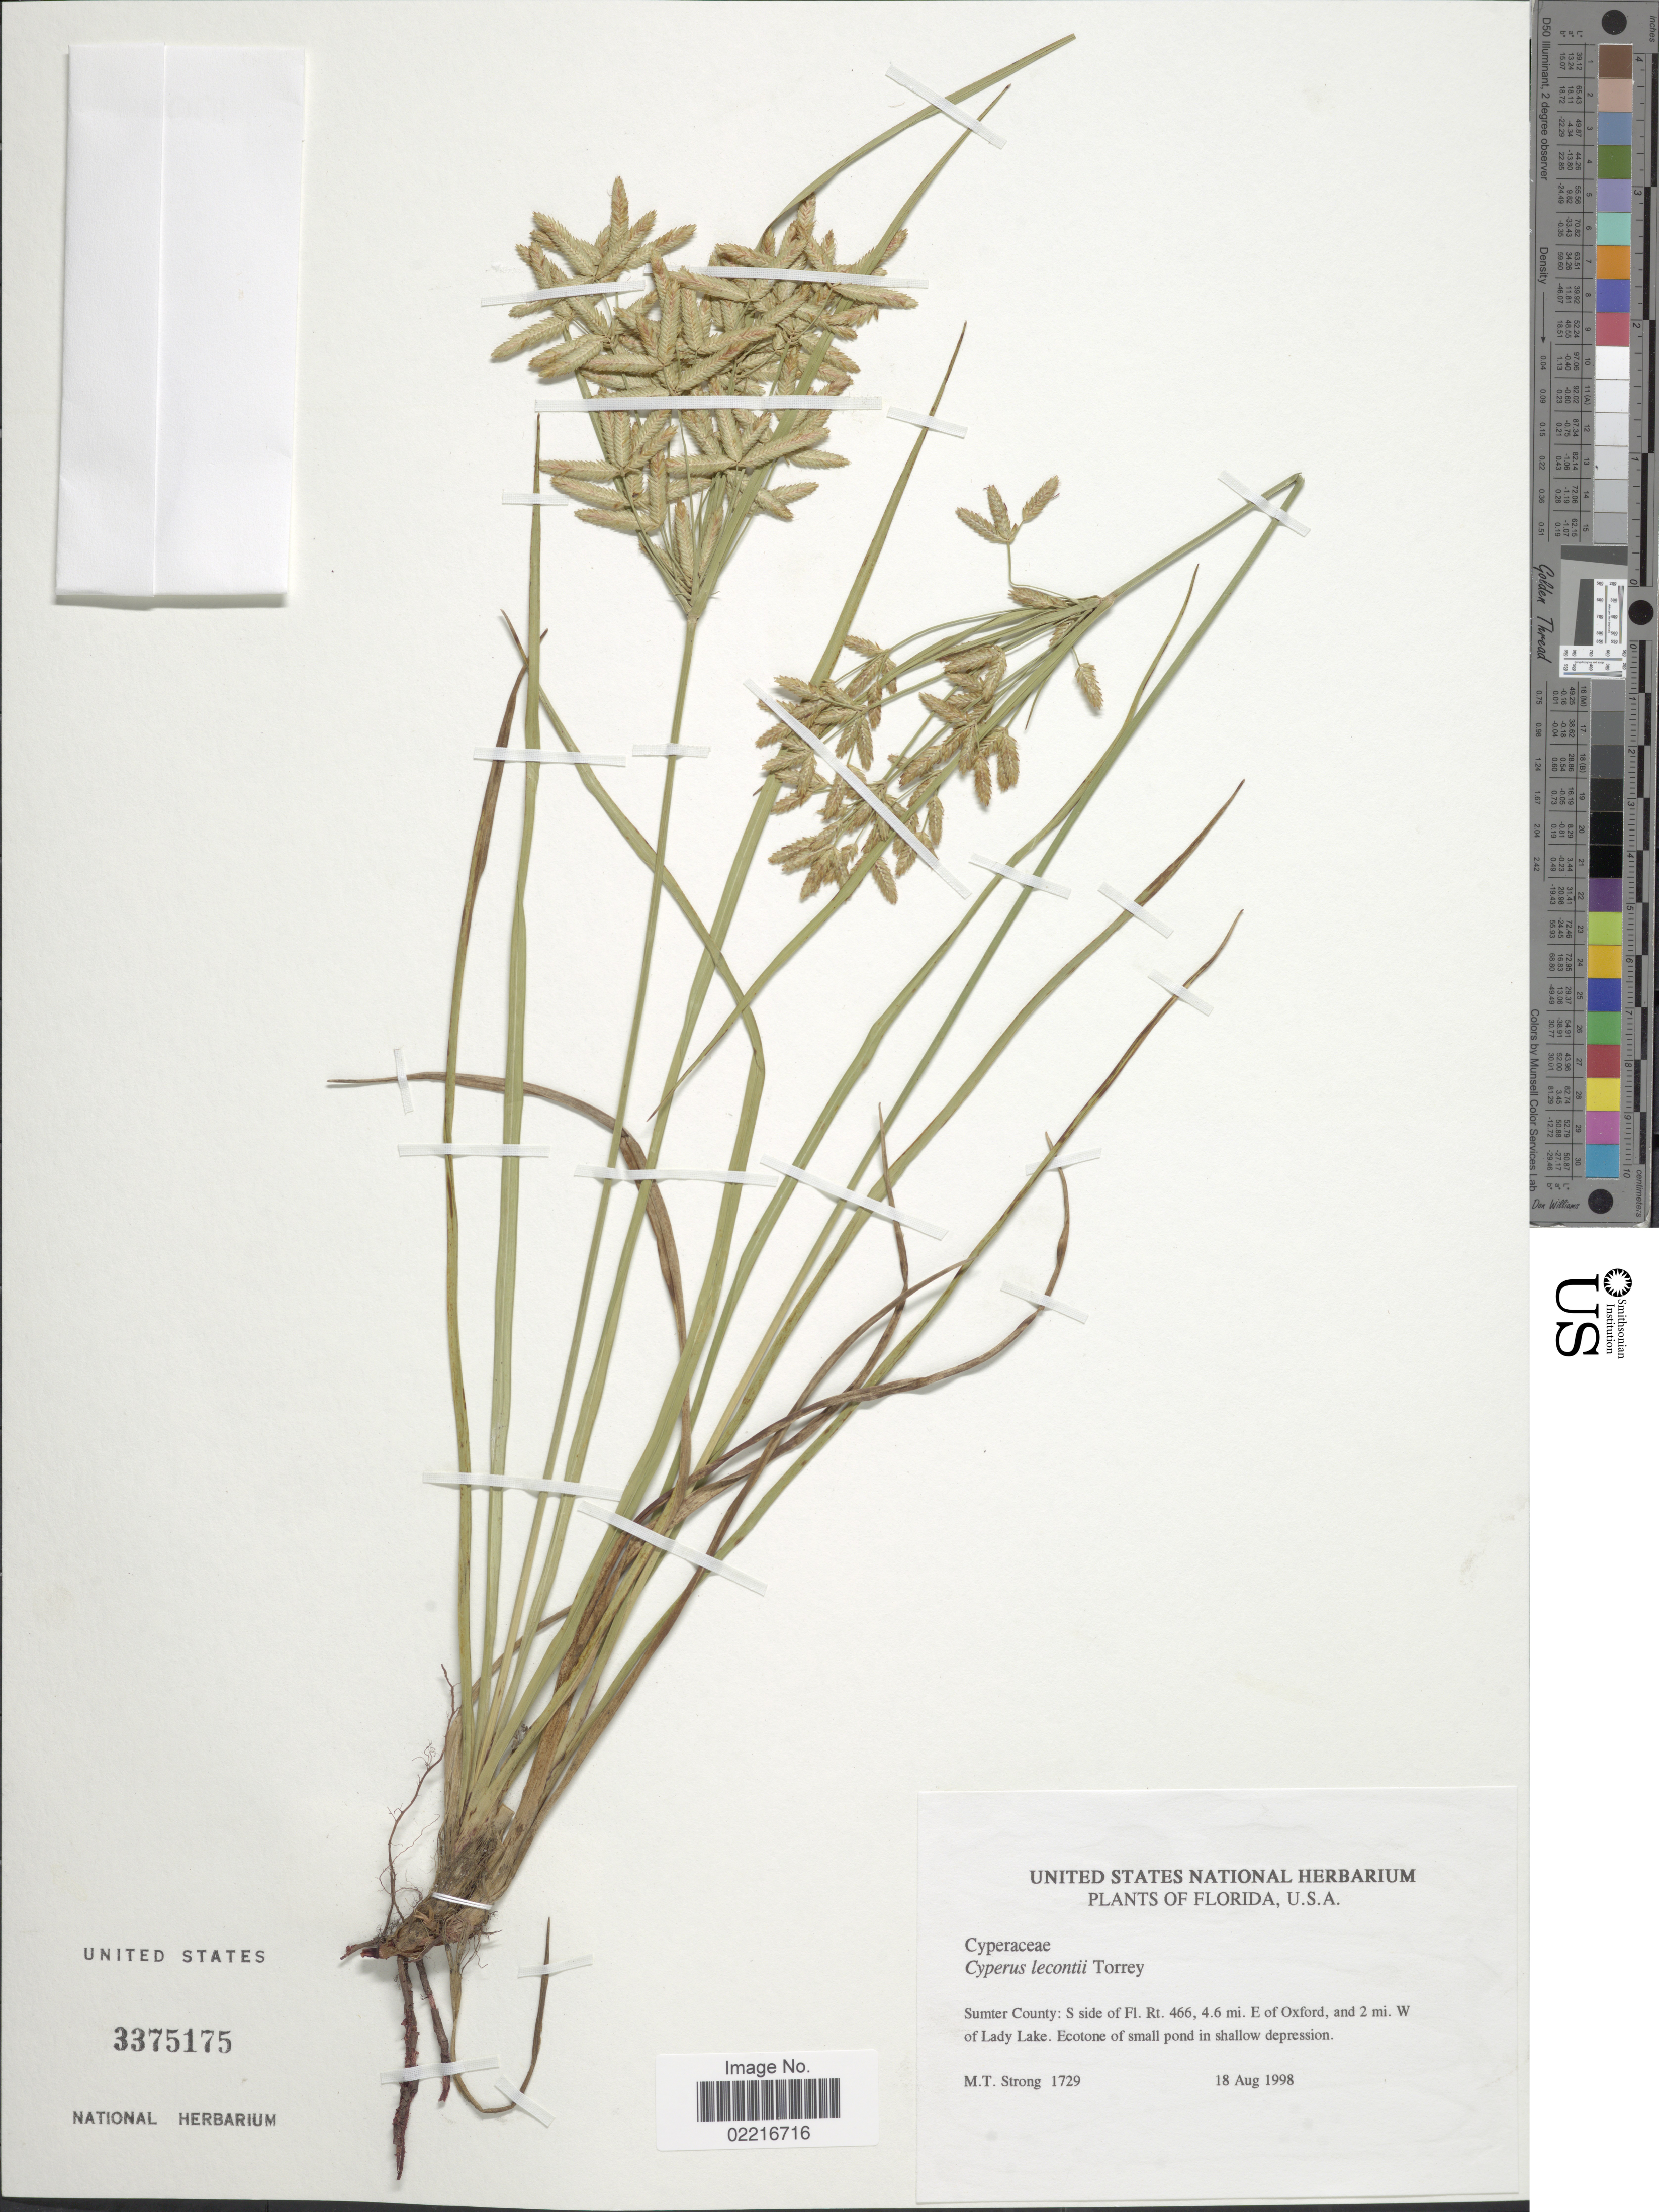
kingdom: Plantae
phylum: Tracheophyta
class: Liliopsida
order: Poales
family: Cyperaceae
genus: Cyperus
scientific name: Cyperus lecontei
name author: Torr. ex Steud.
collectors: M. T. Strong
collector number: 1729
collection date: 1998-08-18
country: United States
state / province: Florida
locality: Sumter County: S side of Fl. Rt. 466, 4.6 mi. E of Oxford, and 2 mi. W of Lady Lake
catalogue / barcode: US 3375175